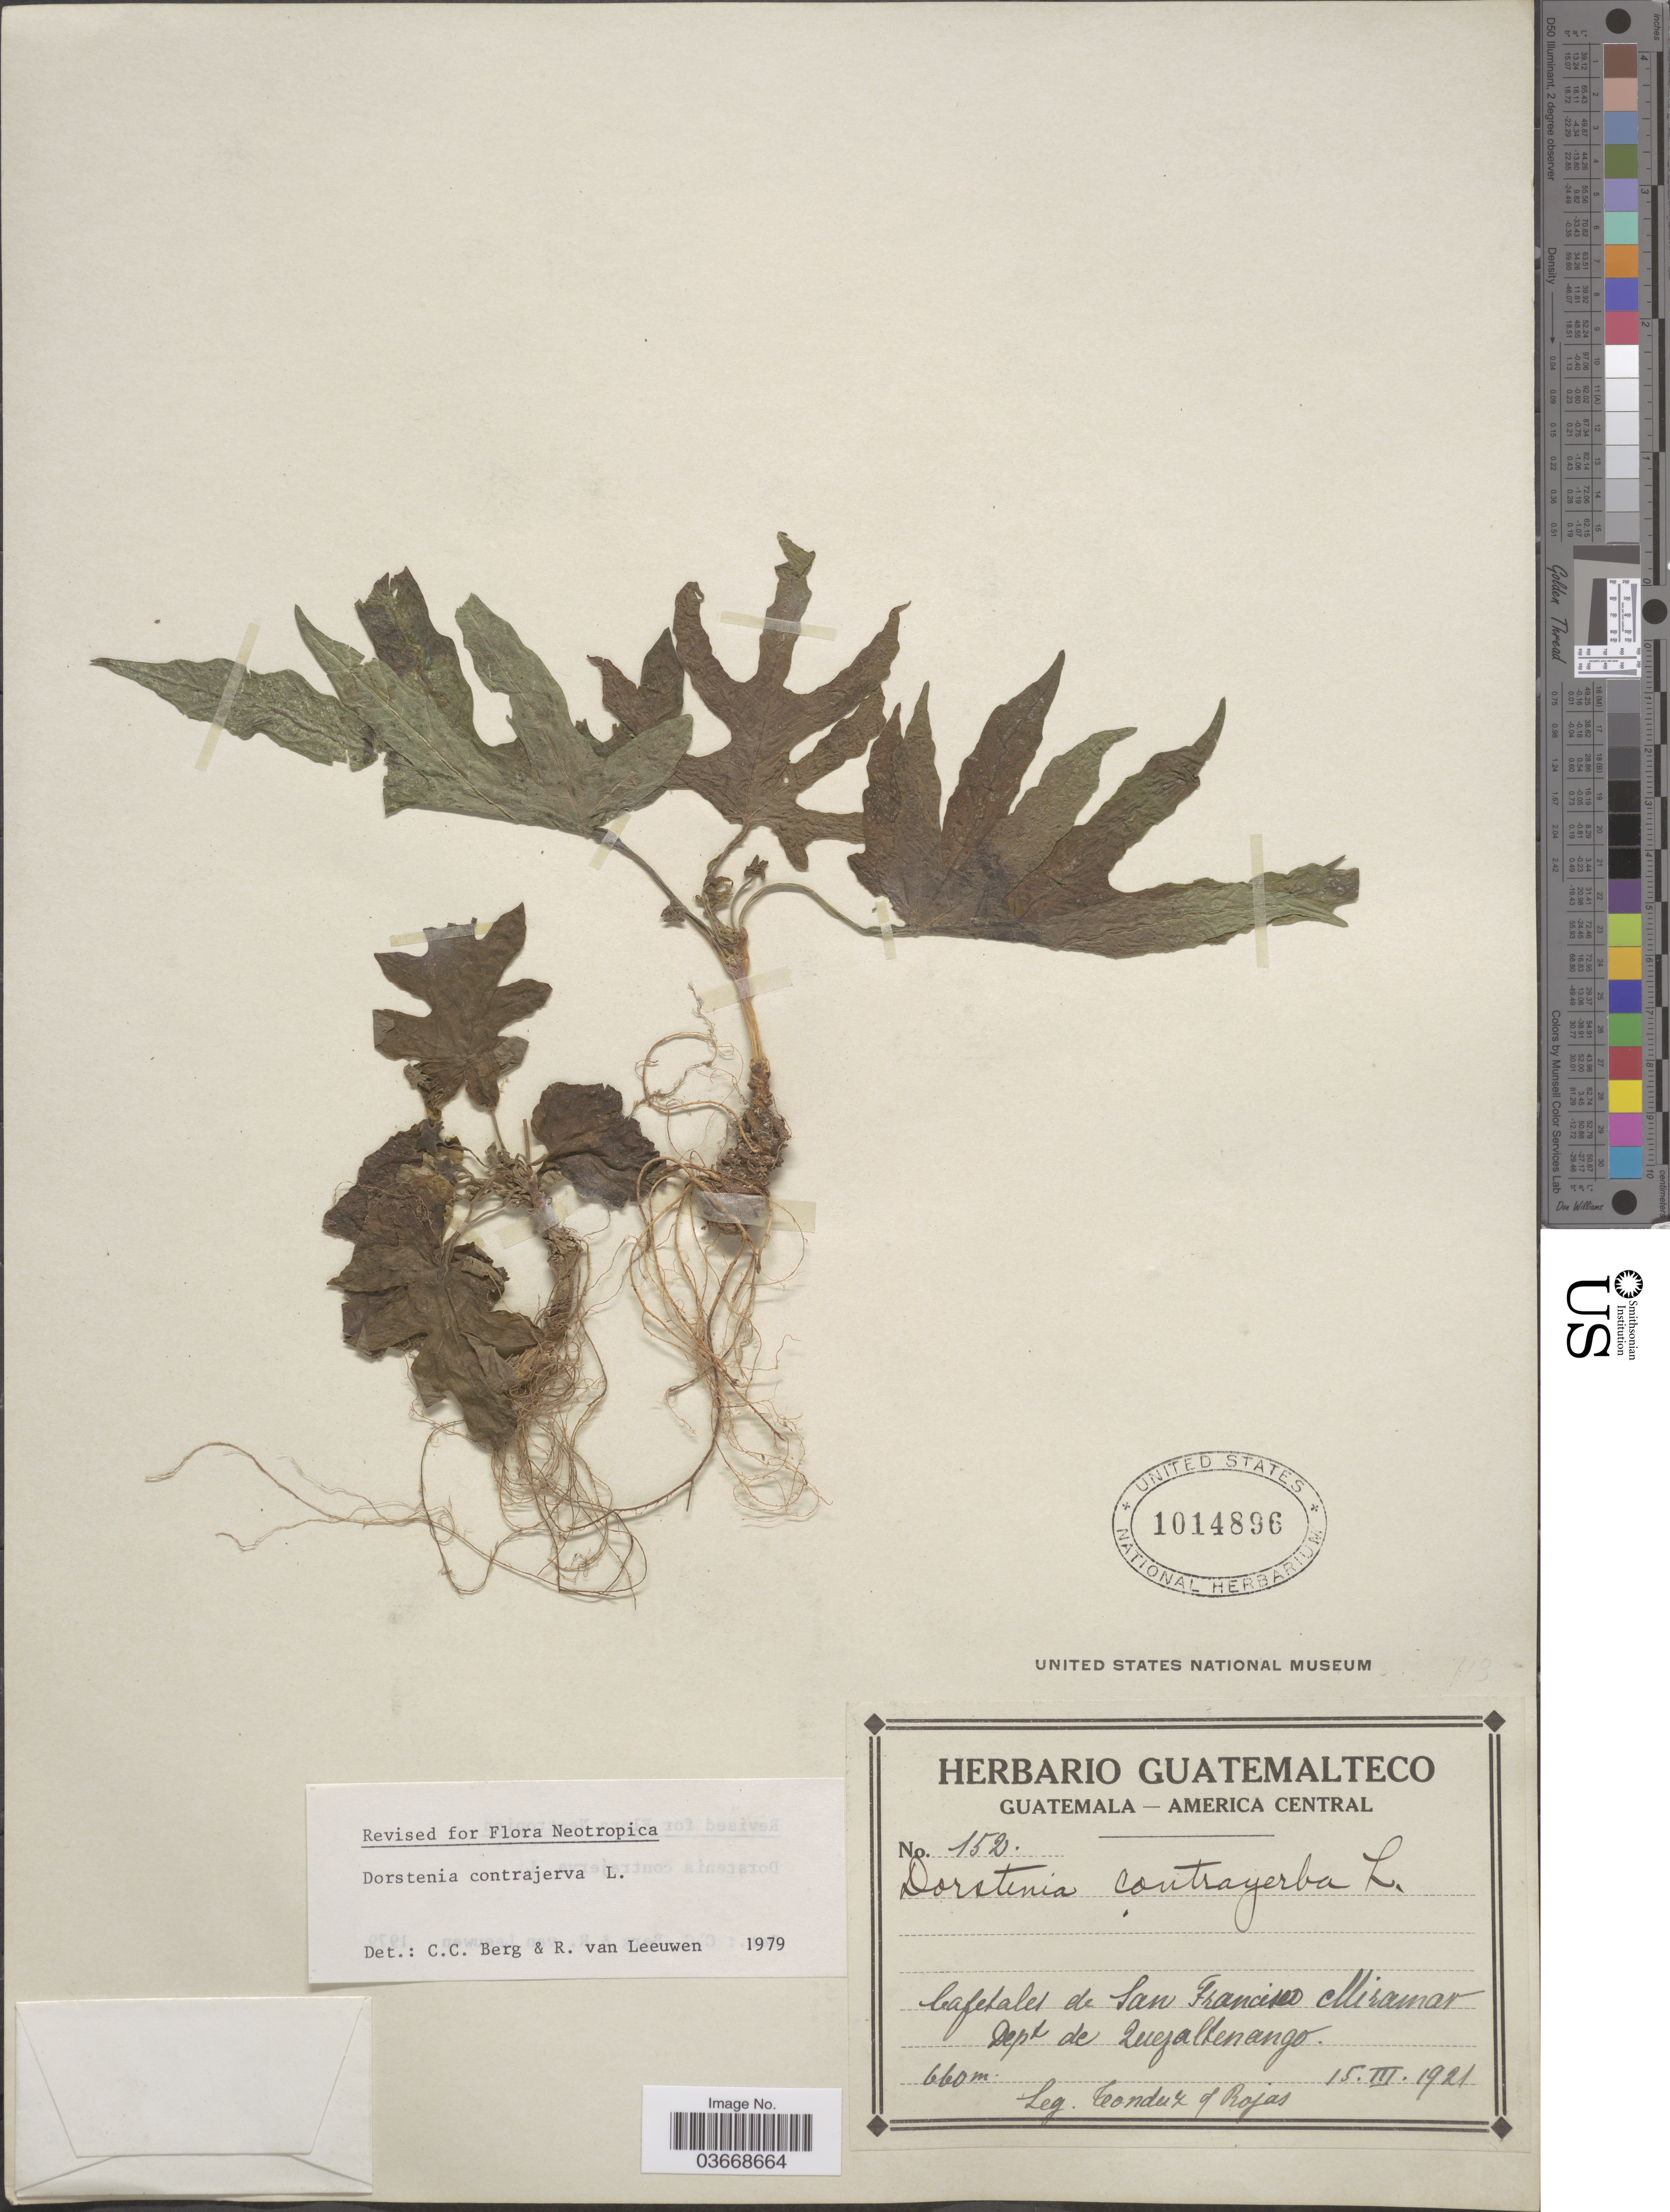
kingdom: Plantae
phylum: Tracheophyta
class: Magnoliopsida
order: Rosales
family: Moraceae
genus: Dorstenia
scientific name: Dorstenia contrajerva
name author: L.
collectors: Tonduz & Rojas, --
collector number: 152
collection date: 1921-03-15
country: Guatemala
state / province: Quetzaltenango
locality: Cafetales de San Francisco Miramar. Dept. de Quezaltenango.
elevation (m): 660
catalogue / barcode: US 1014896